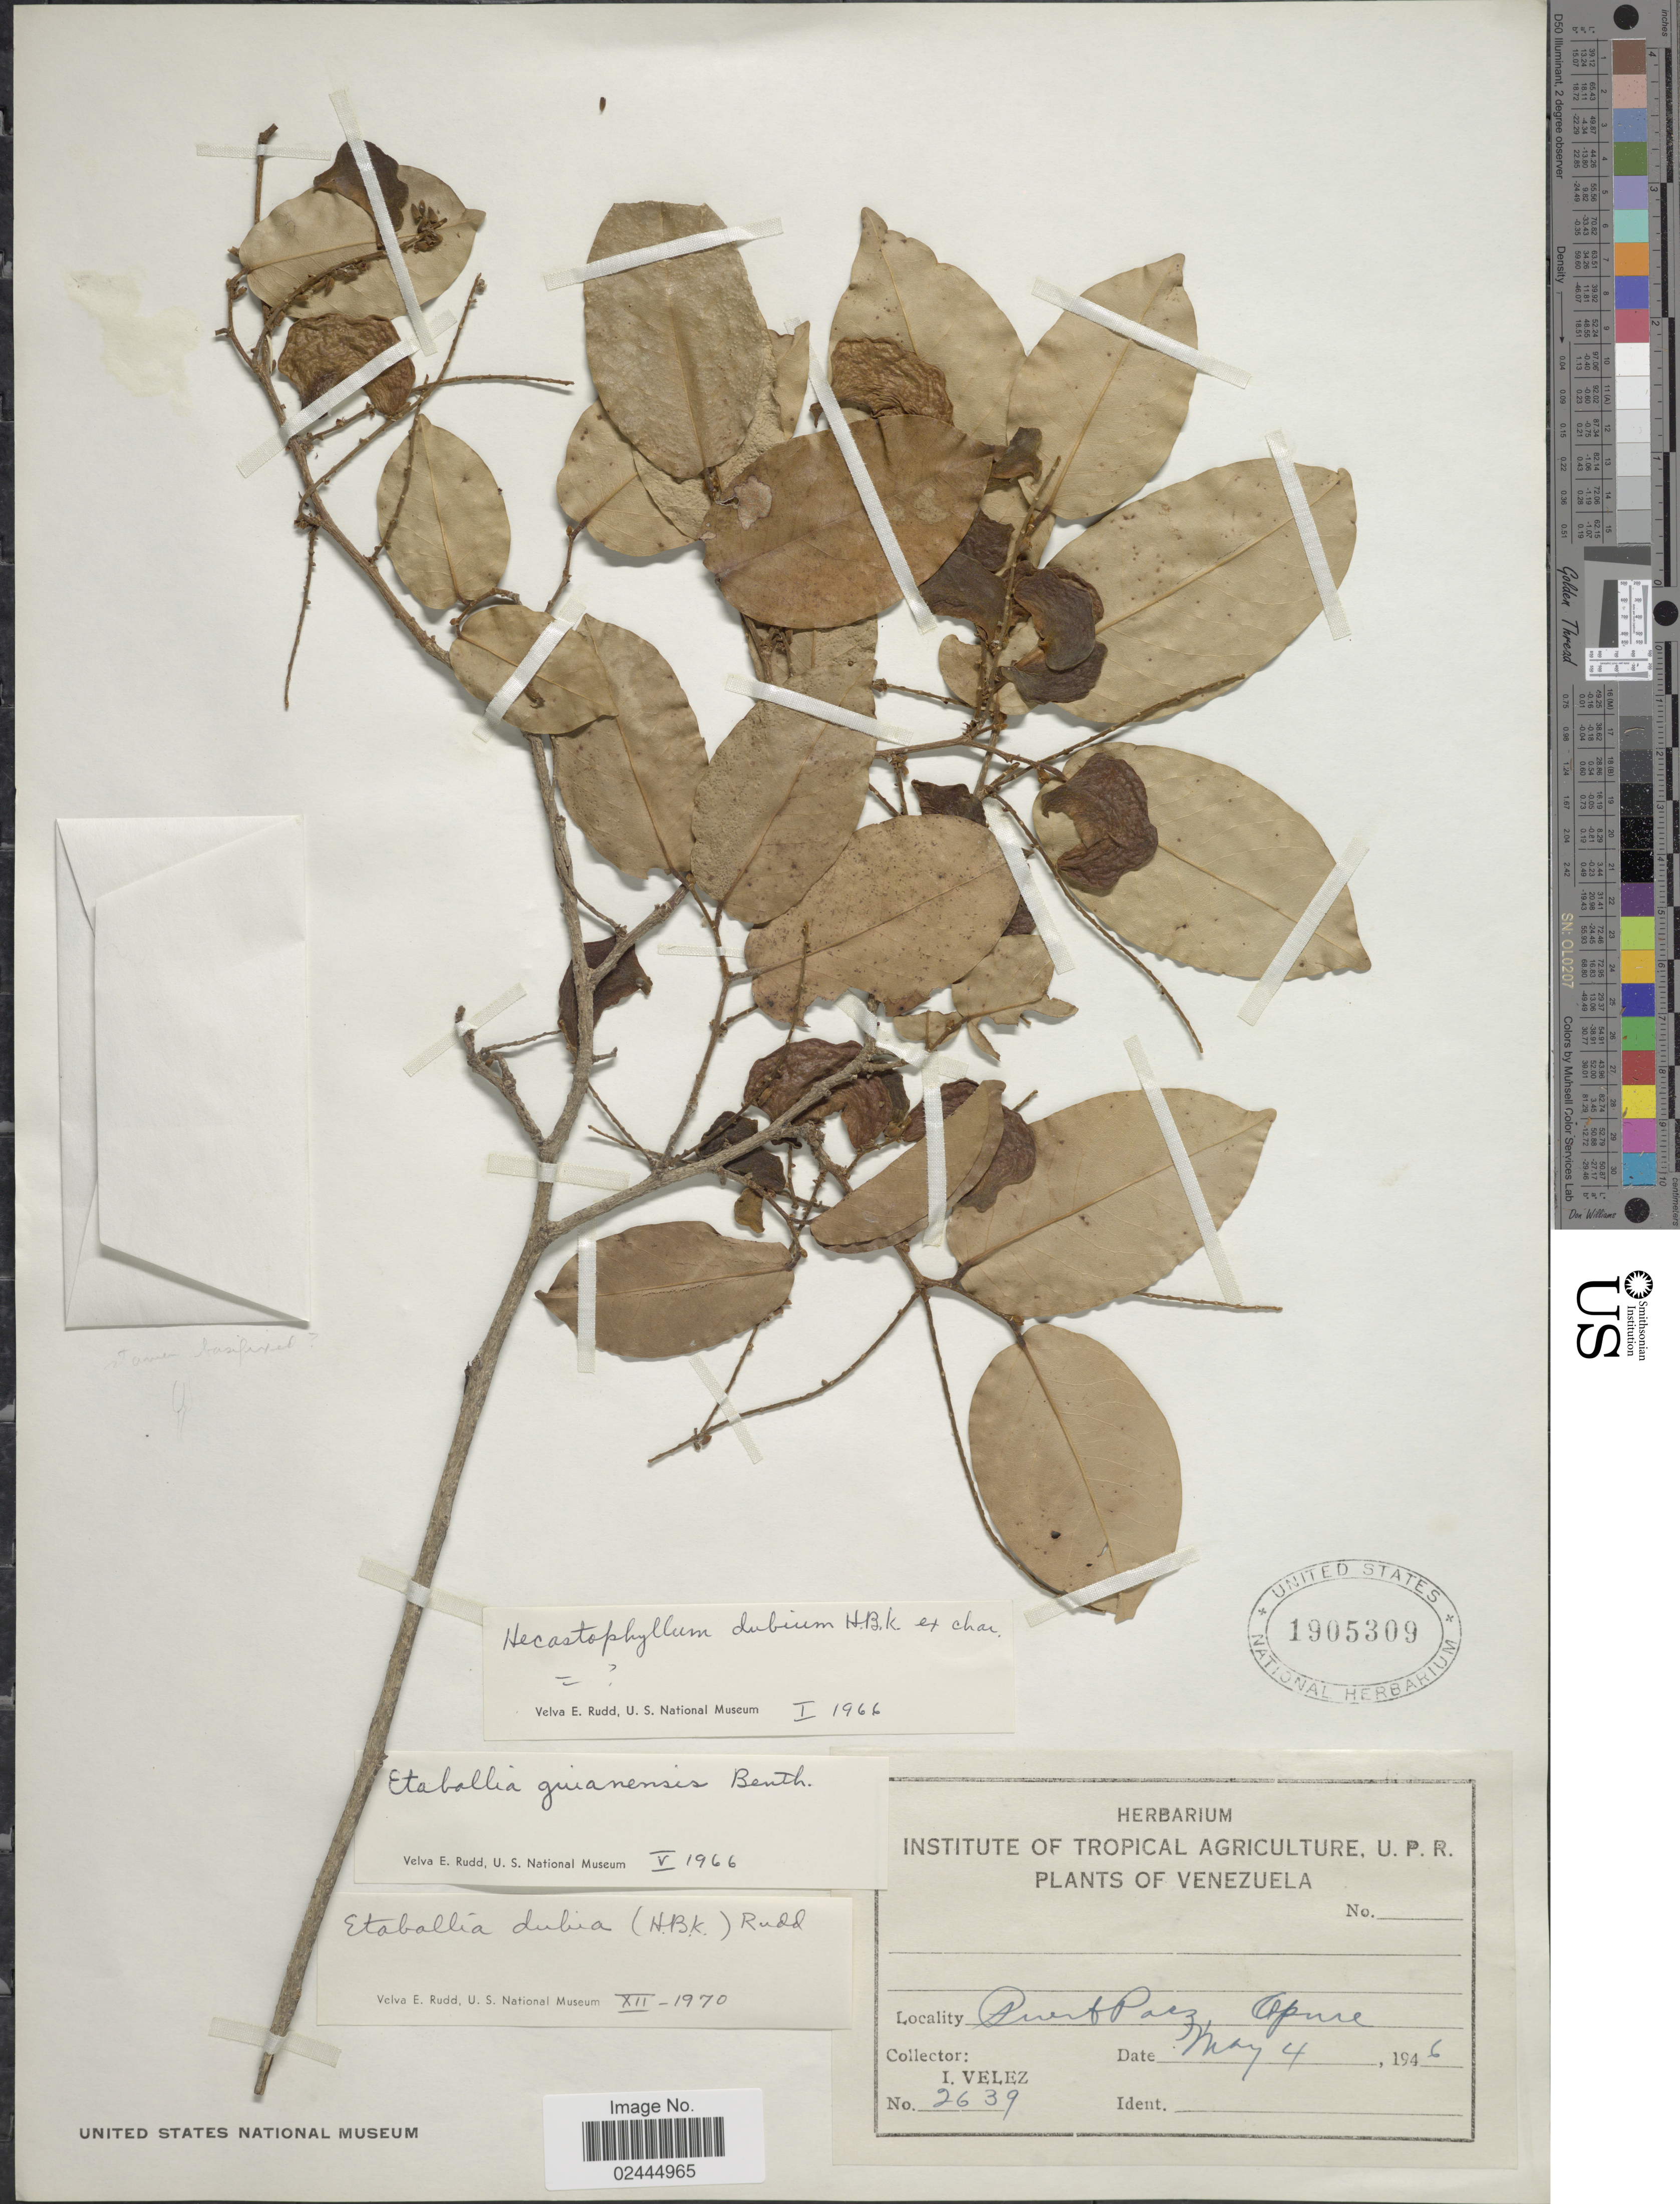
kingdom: Plantae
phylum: Tracheophyta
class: Magnoliopsida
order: Fabales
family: Fabaceae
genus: Pterocarpus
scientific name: Pterocarpus dubius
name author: (Kunth) Spreng.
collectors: I. Velez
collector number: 2639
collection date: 1946-05-04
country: Venezuela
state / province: Apure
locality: Puerto Paez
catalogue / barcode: US 1905309